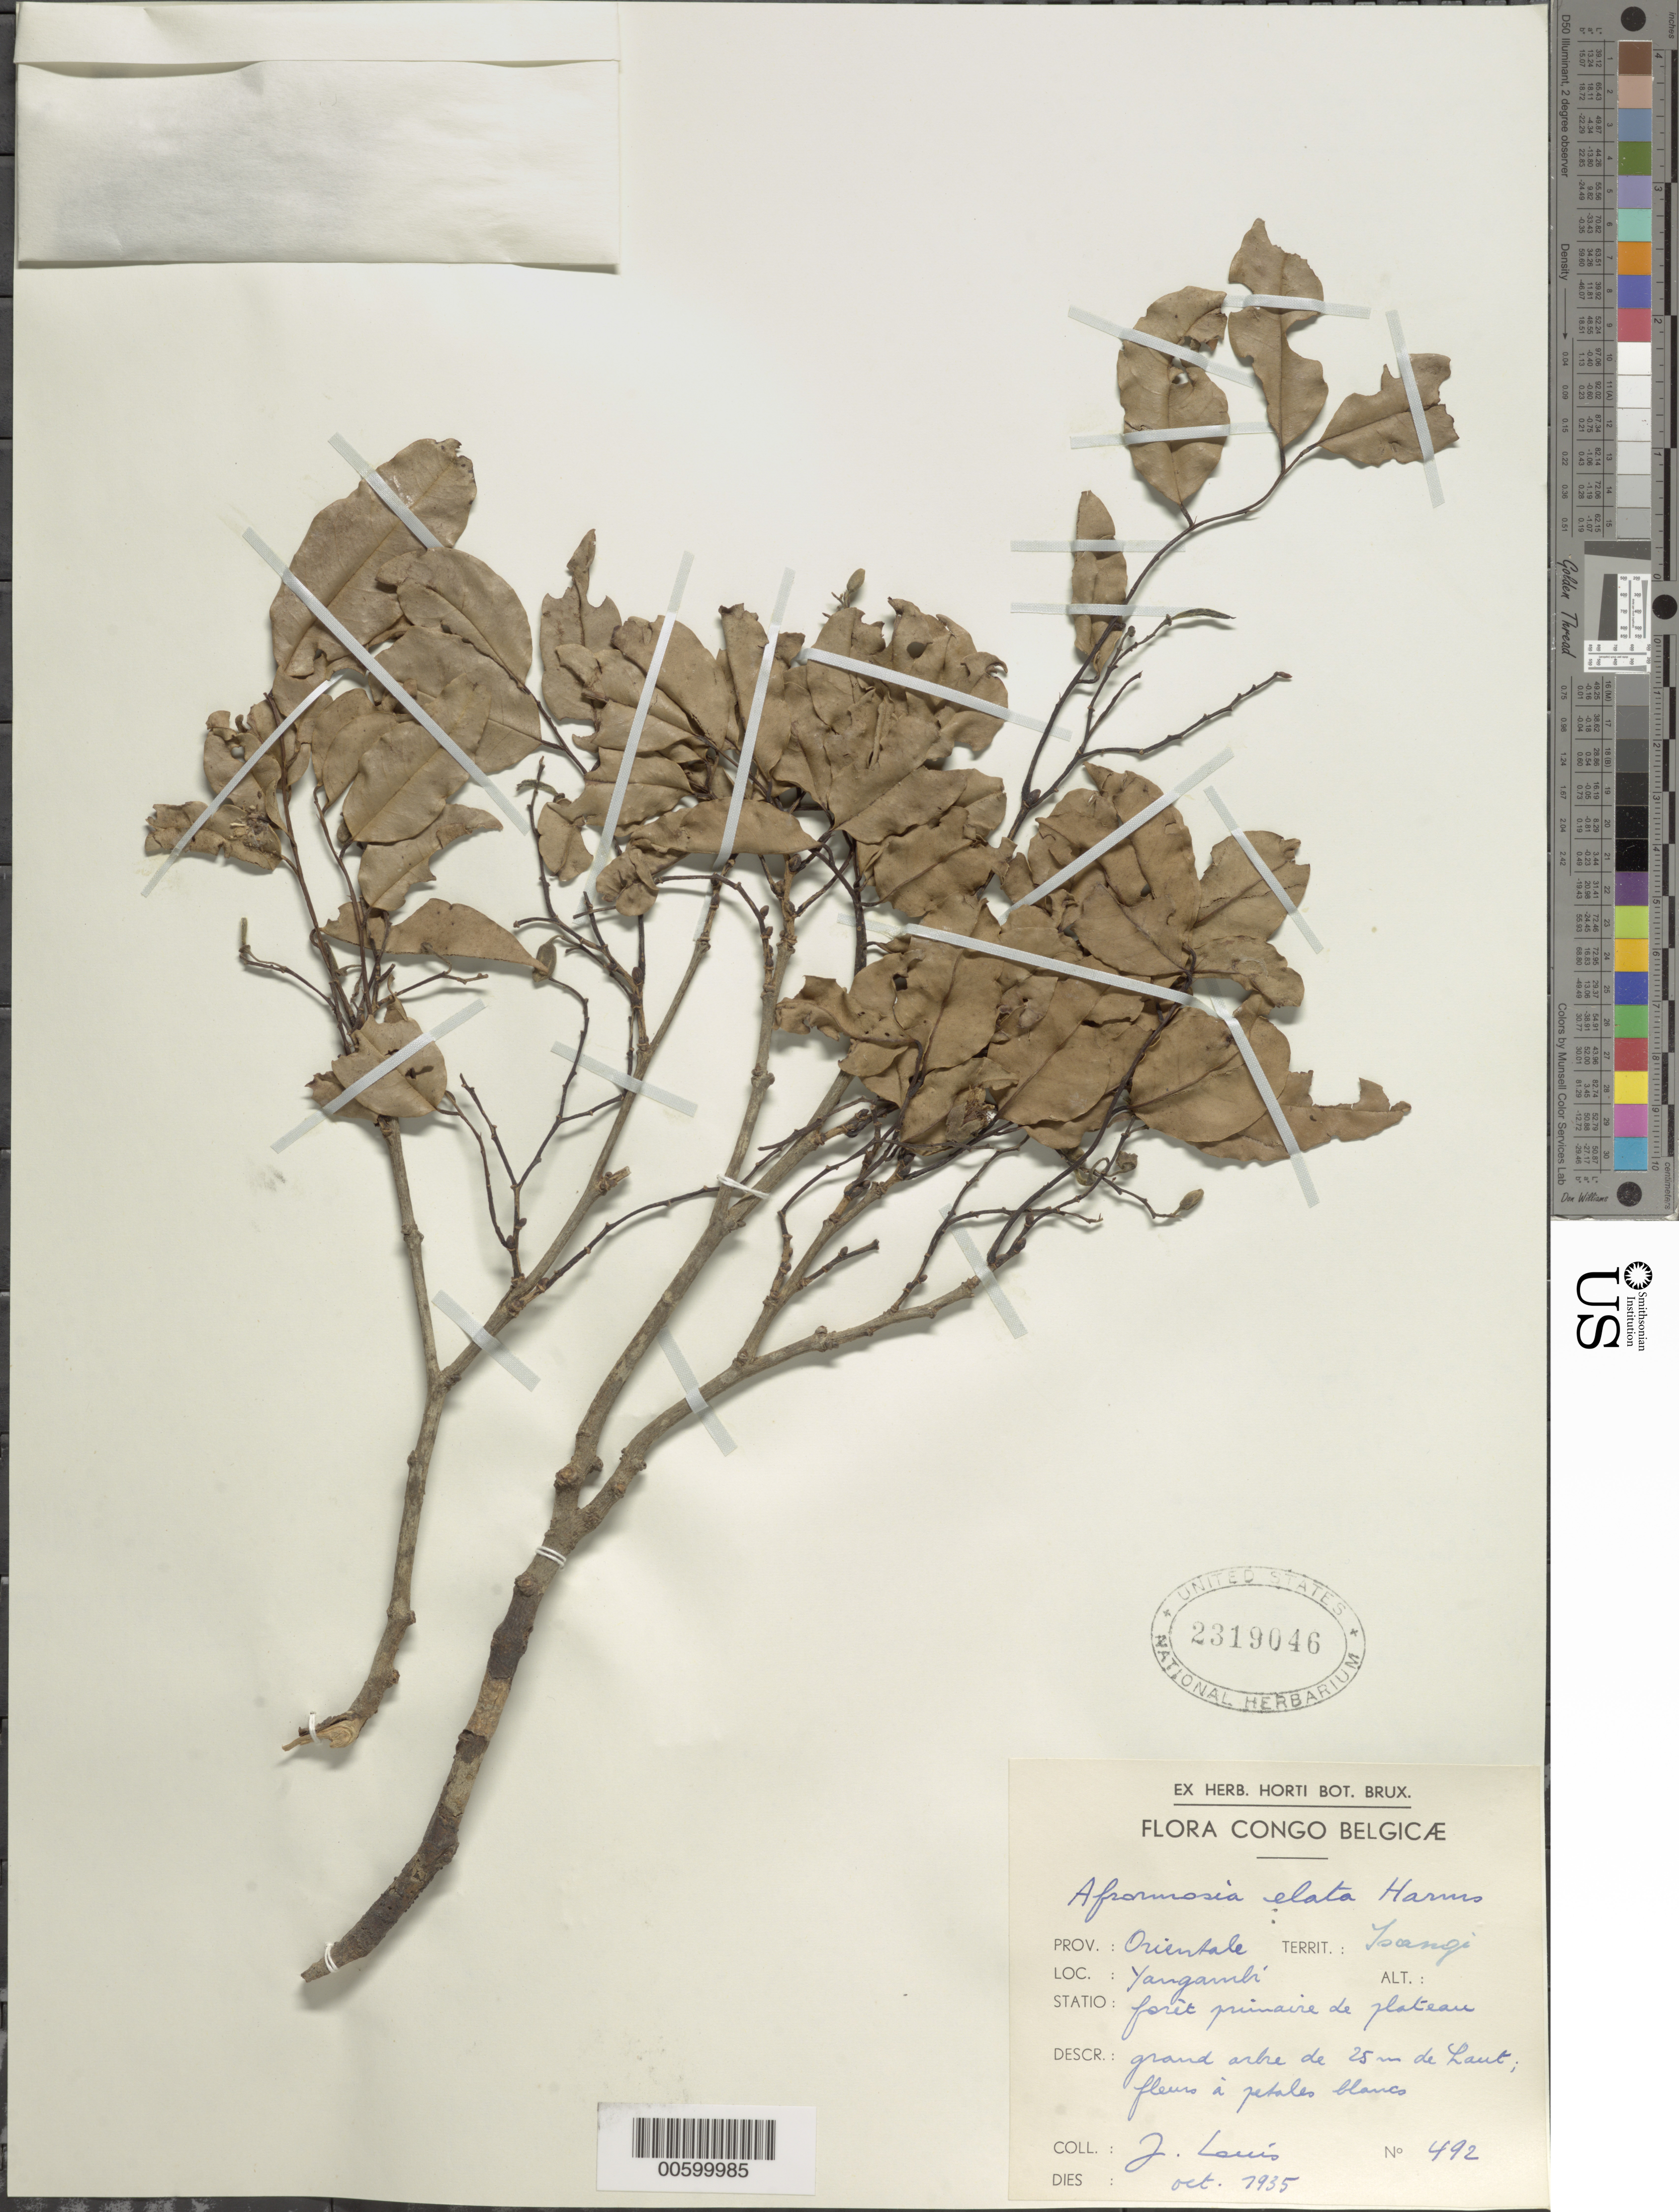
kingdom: Plantae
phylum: Tracheophyta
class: Magnoliopsida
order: Fabales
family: Fabaceae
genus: Pericopsis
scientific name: Pericopsis elata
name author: Harms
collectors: J. Louis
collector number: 492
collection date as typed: Oct 1935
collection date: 1935-10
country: Congo, Democratic Republic of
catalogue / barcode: US 2319046